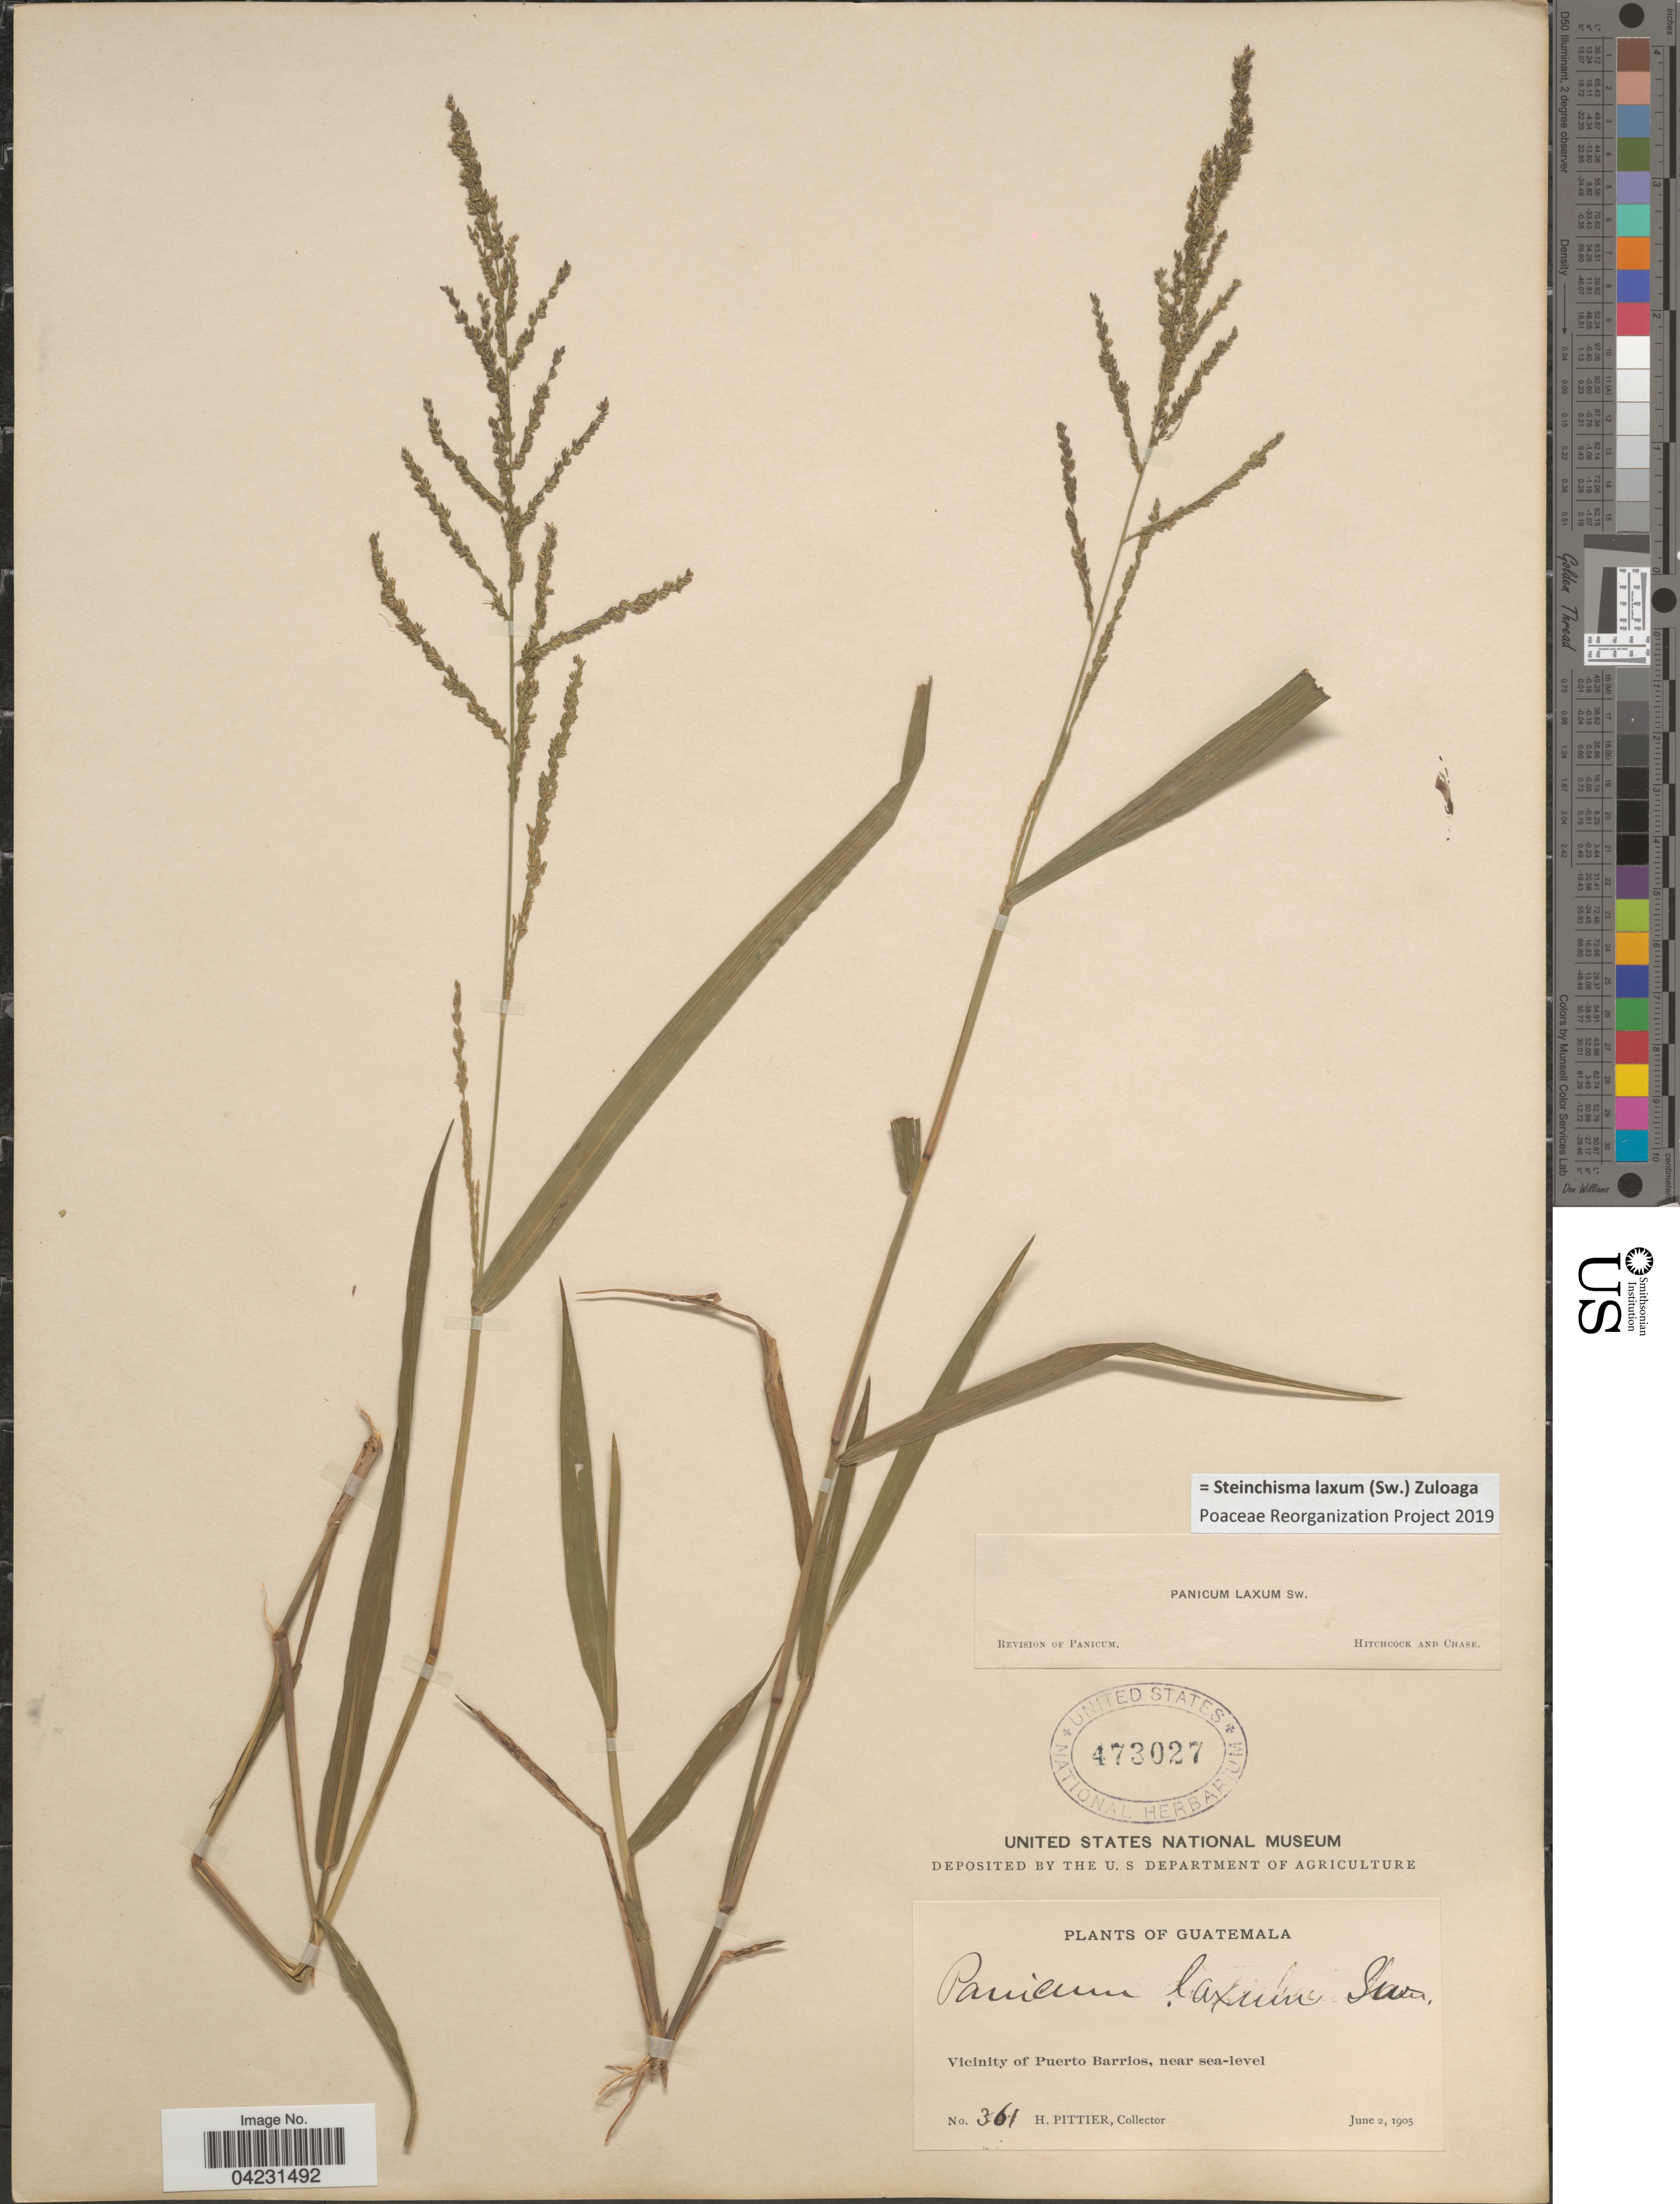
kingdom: Plantae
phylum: Tracheophyta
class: Liliopsida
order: Poales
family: Poaceae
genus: Steinchisma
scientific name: Steinchisma laxum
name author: (Sw.) Zuloaga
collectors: H. F. Pittier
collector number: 361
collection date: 1905-06-02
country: Guatemala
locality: Vicinity of Puerto Barrios.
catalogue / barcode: US 473027